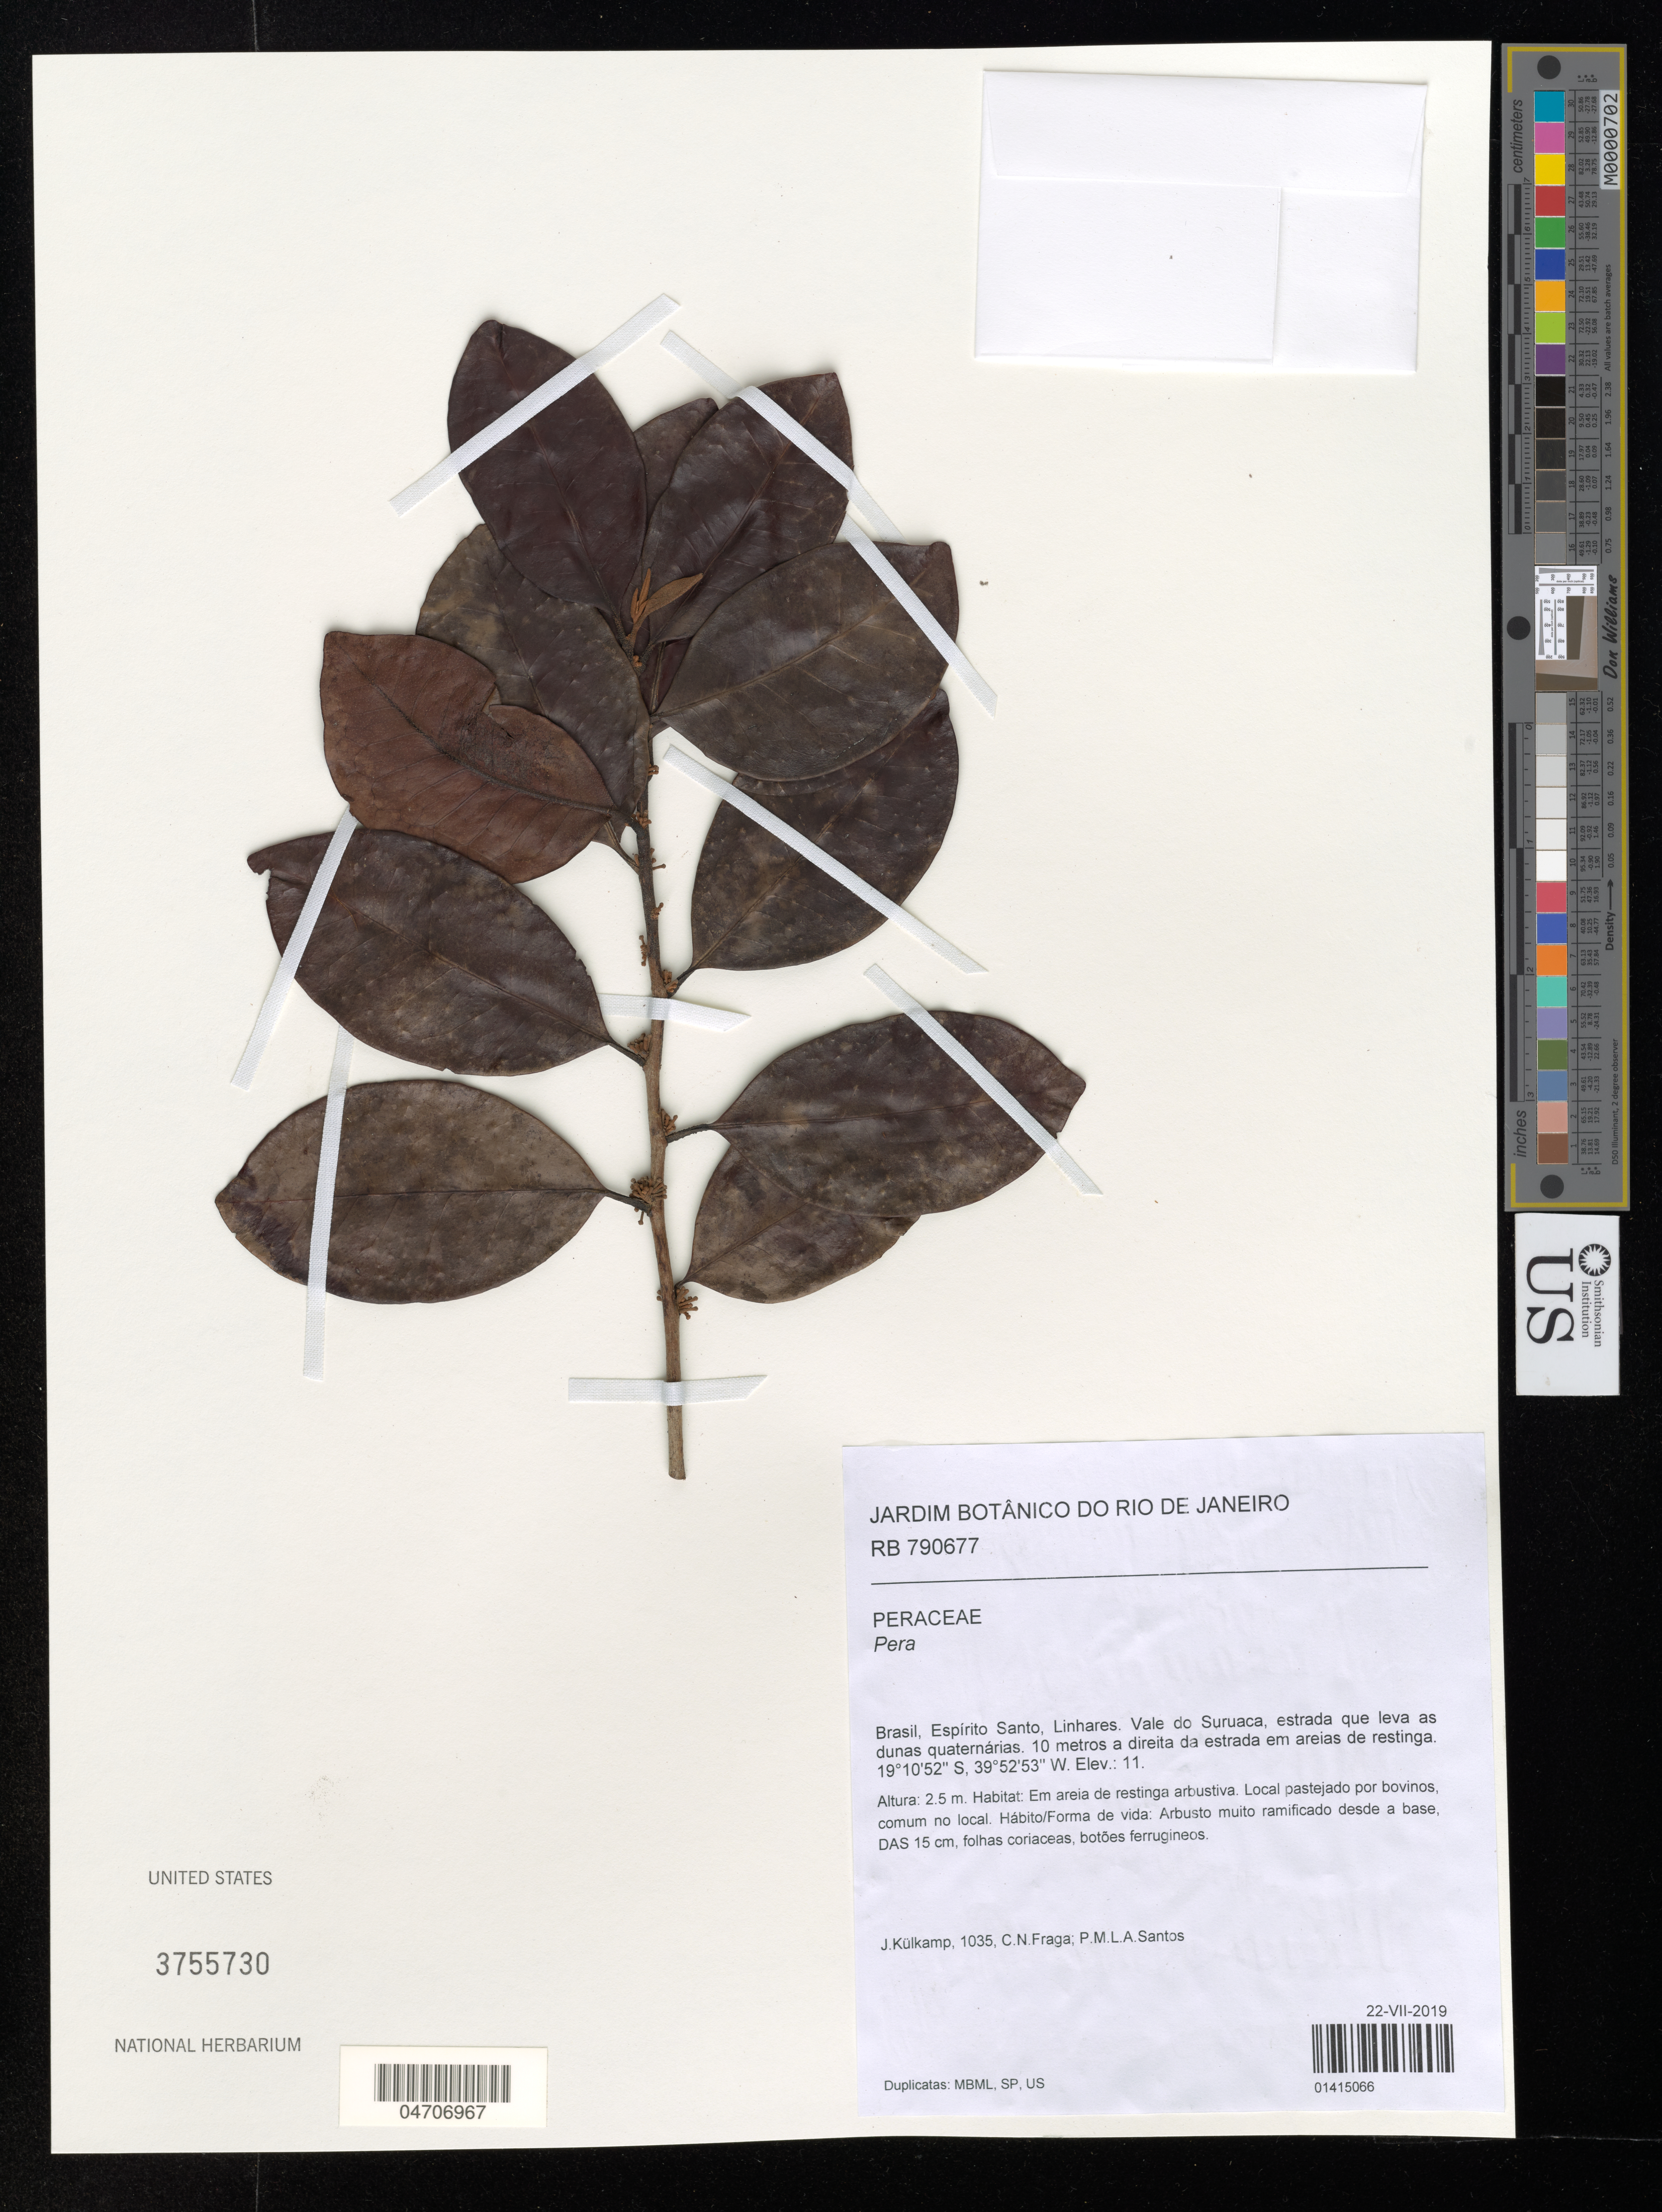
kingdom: Plantae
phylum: Tracheophyta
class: Magnoliopsida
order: Malpighiales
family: Peraceae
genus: Pera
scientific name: Pera sp.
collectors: J. Külkamp, C. Fraga & P. Santos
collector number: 1035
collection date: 2019-07-22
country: Brazil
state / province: Espírito Santo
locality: Linhares. Vale do Suruaca, estrada que leva as dunas quaternáruas. 10 metros a direita da estrada em areias de restinga.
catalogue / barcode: US 3755730